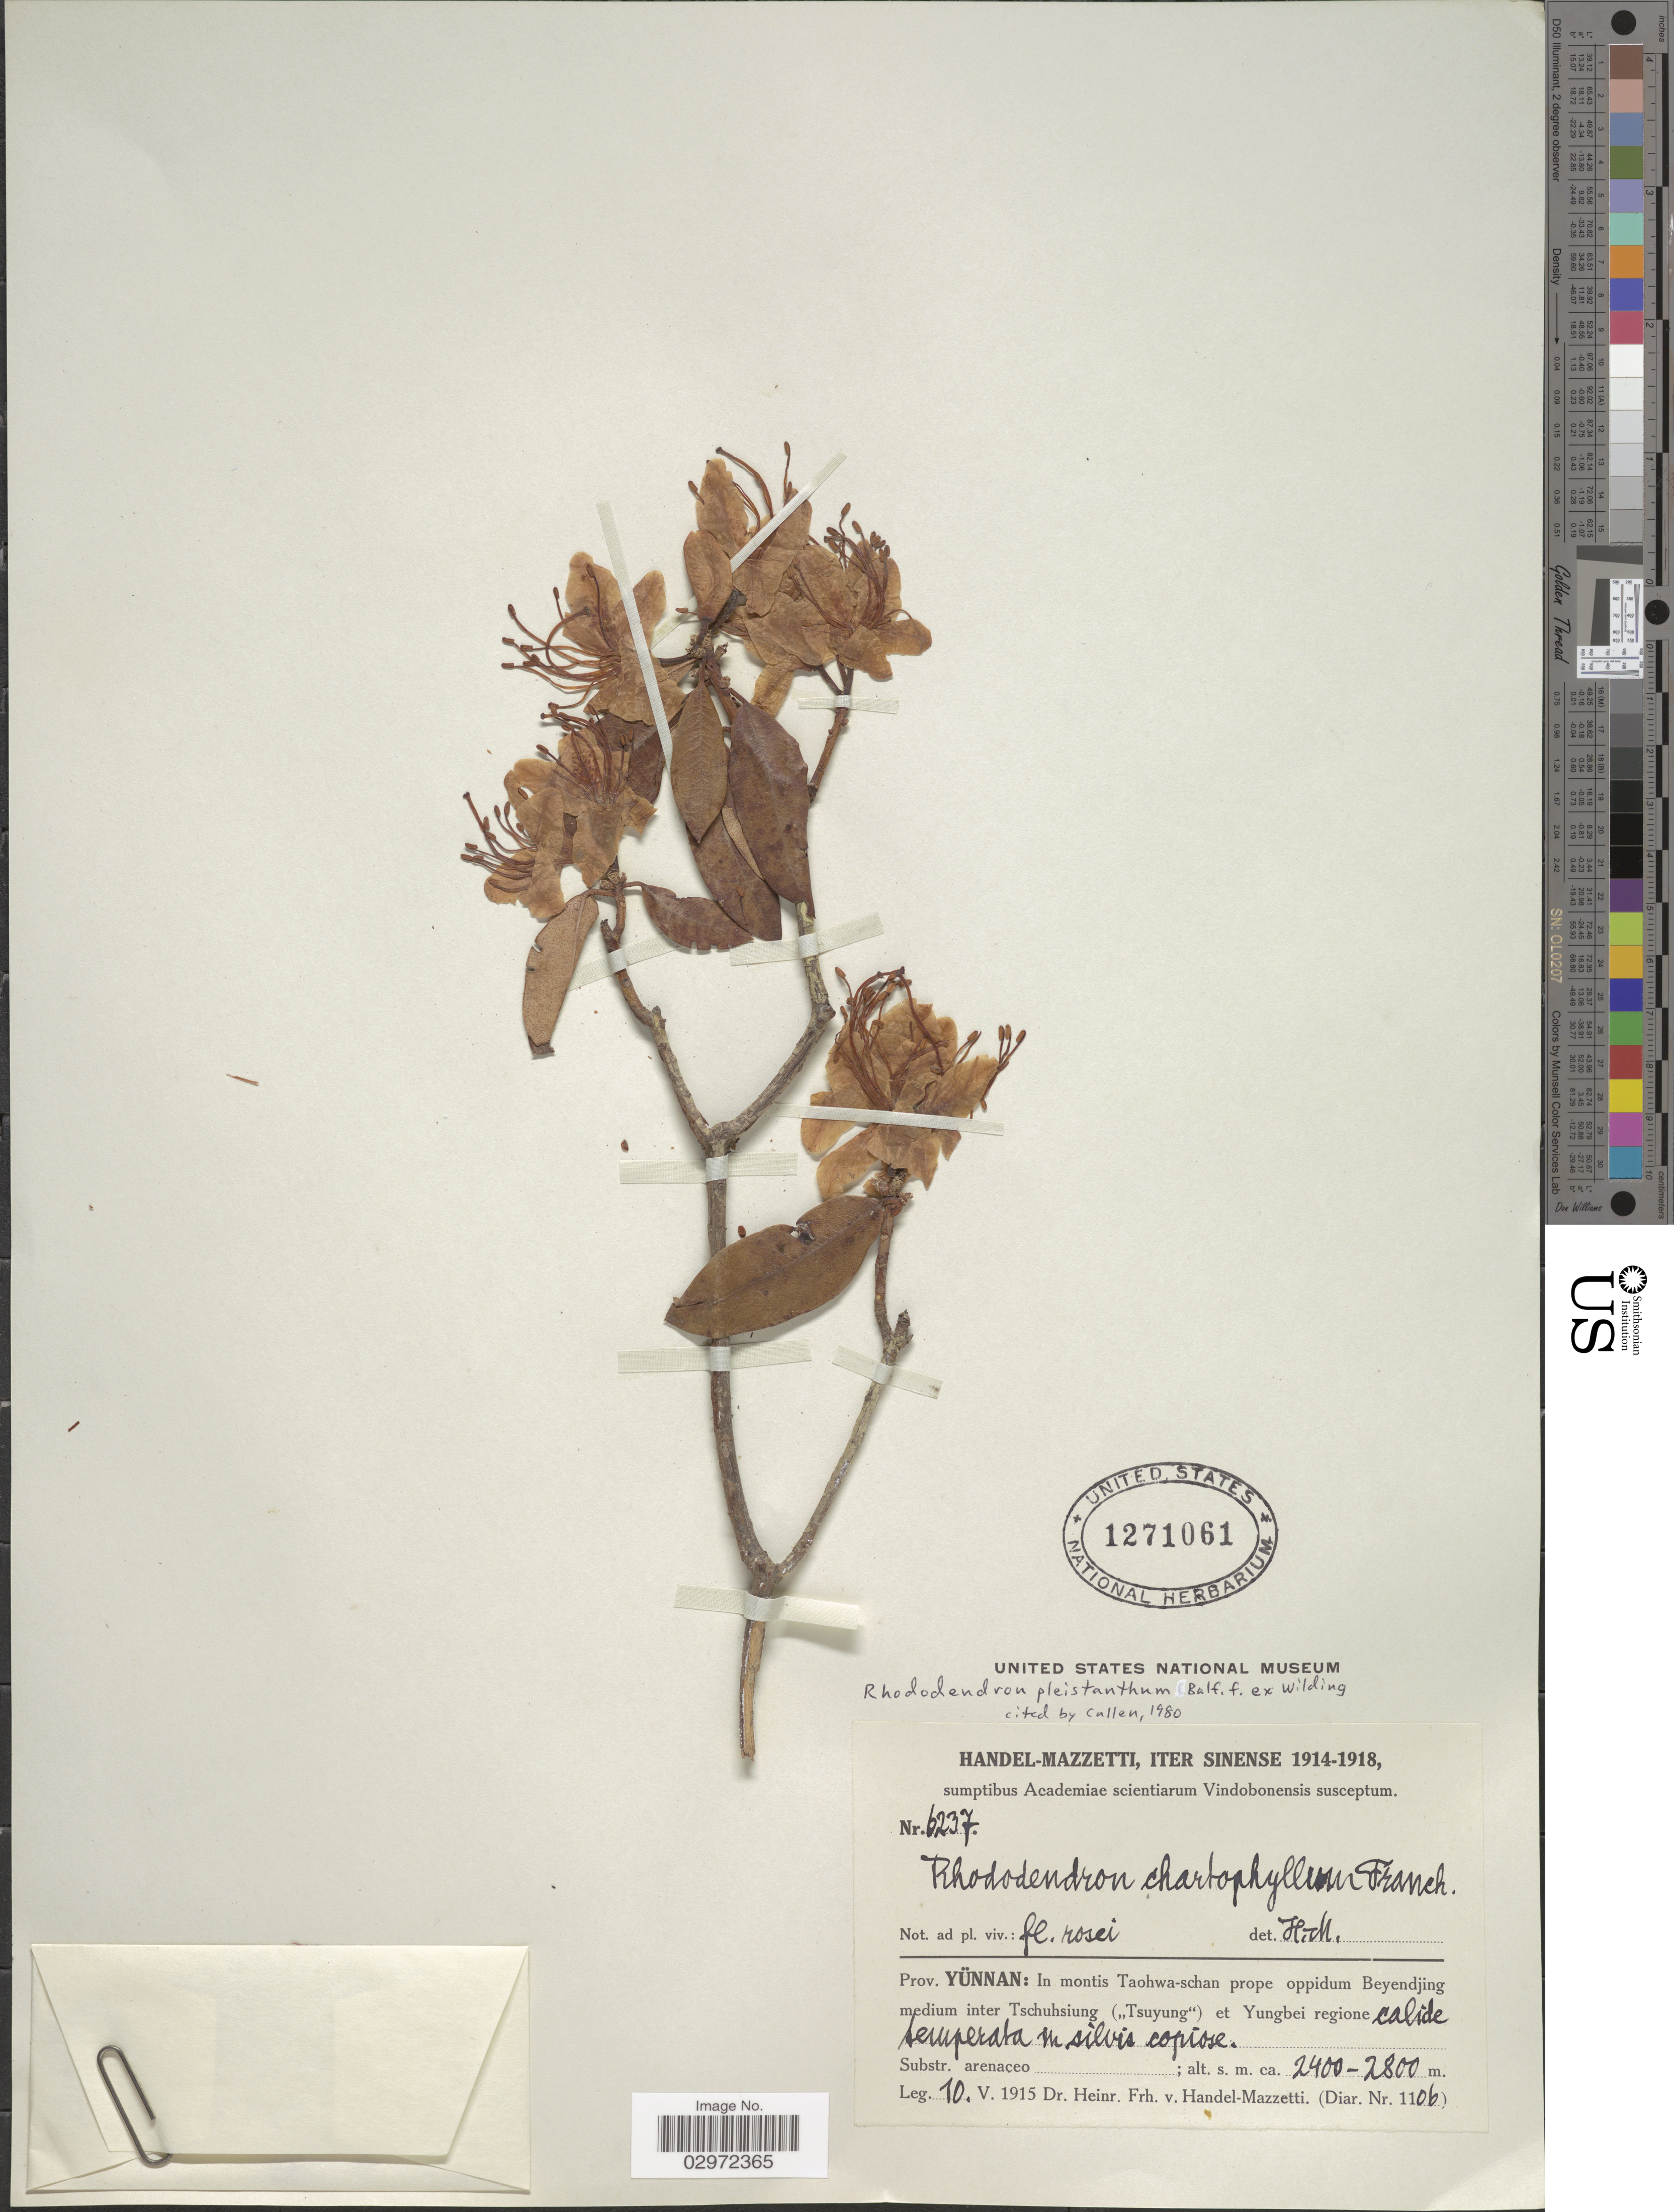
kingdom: Plantae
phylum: Tracheophyta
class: Magnoliopsida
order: Ericales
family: Ericaceae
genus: Rhododendron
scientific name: Rhododendron pleistanthum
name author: E.H. Wilding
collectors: H. Handel-Mazzetti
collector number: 6237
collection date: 1915-05-10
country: China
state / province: Yunnan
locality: In montis Taohwa-schan prope oppidum Beyendjing medium inter Tschuhsiung ("Tsuyung") et Yungbeu regione calide temperata in silvis copiose.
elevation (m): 2400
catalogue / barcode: US 1271061